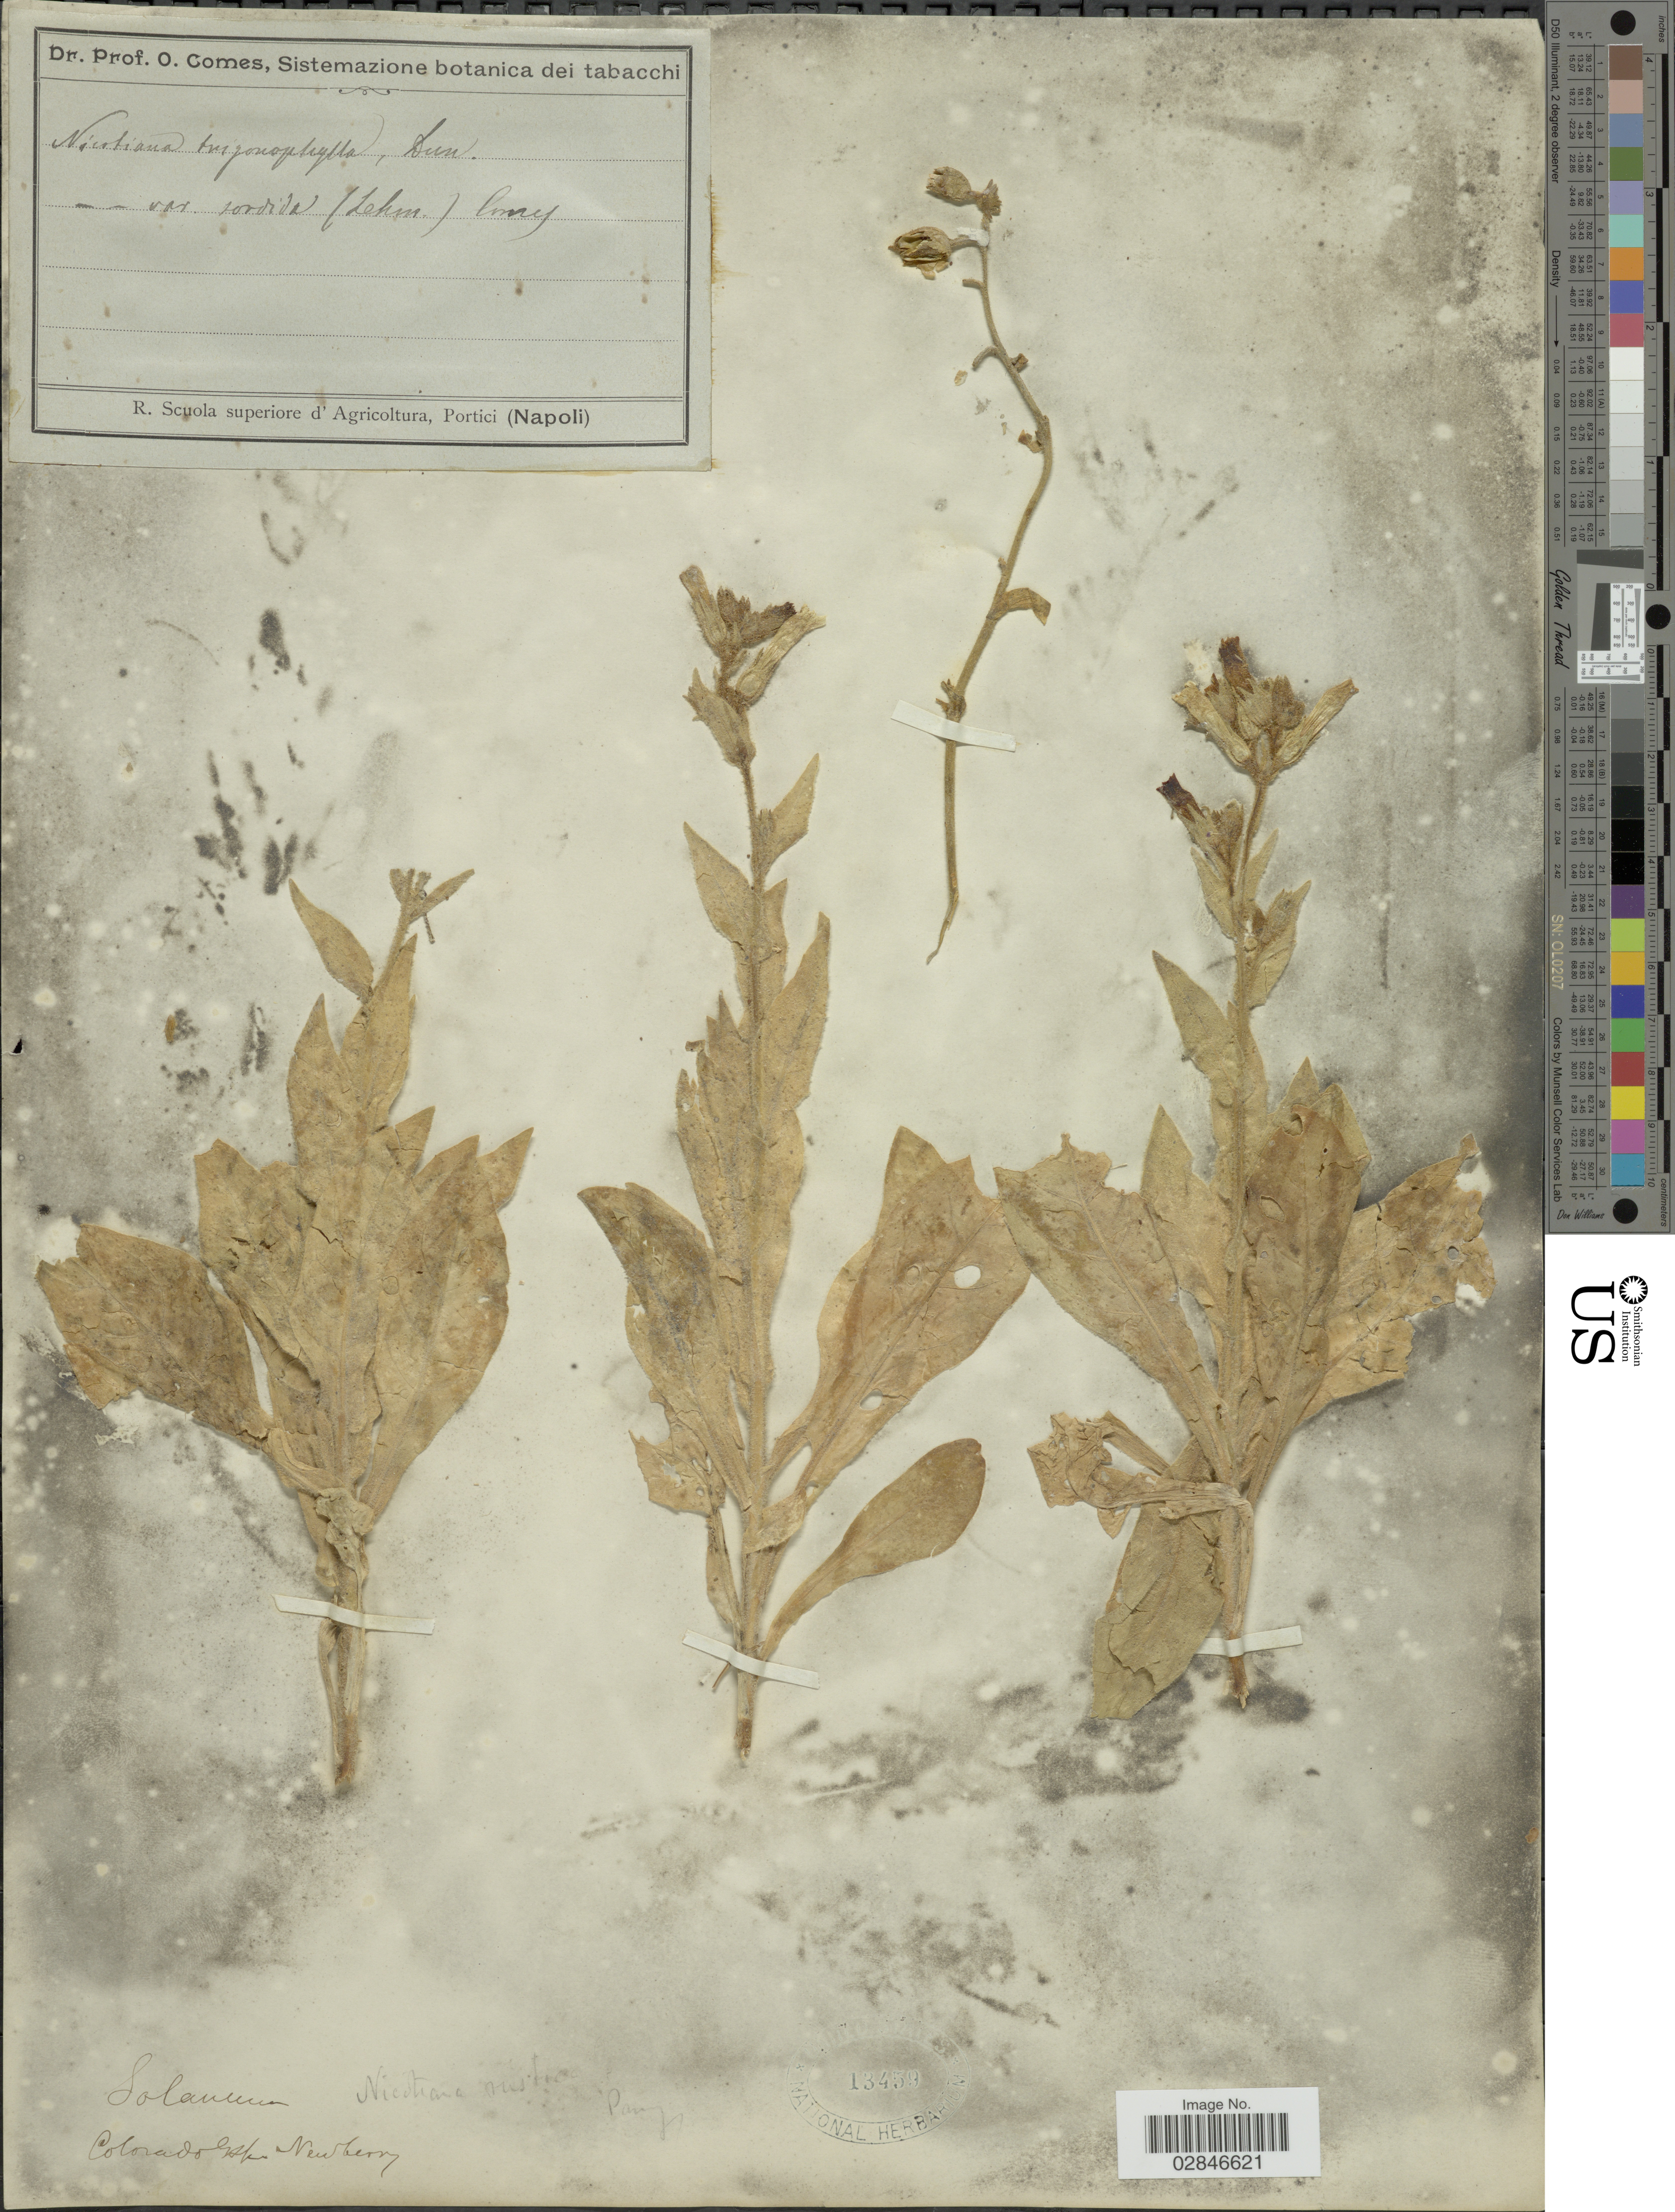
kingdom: Plantae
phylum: Tracheophyta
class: Magnoliopsida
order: Solanales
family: Solanaceae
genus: Nicotiana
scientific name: Nicotiana trigonophylla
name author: Dunal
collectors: O. Comes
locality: Colorado [illegible text] Newberry.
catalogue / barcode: US 13459